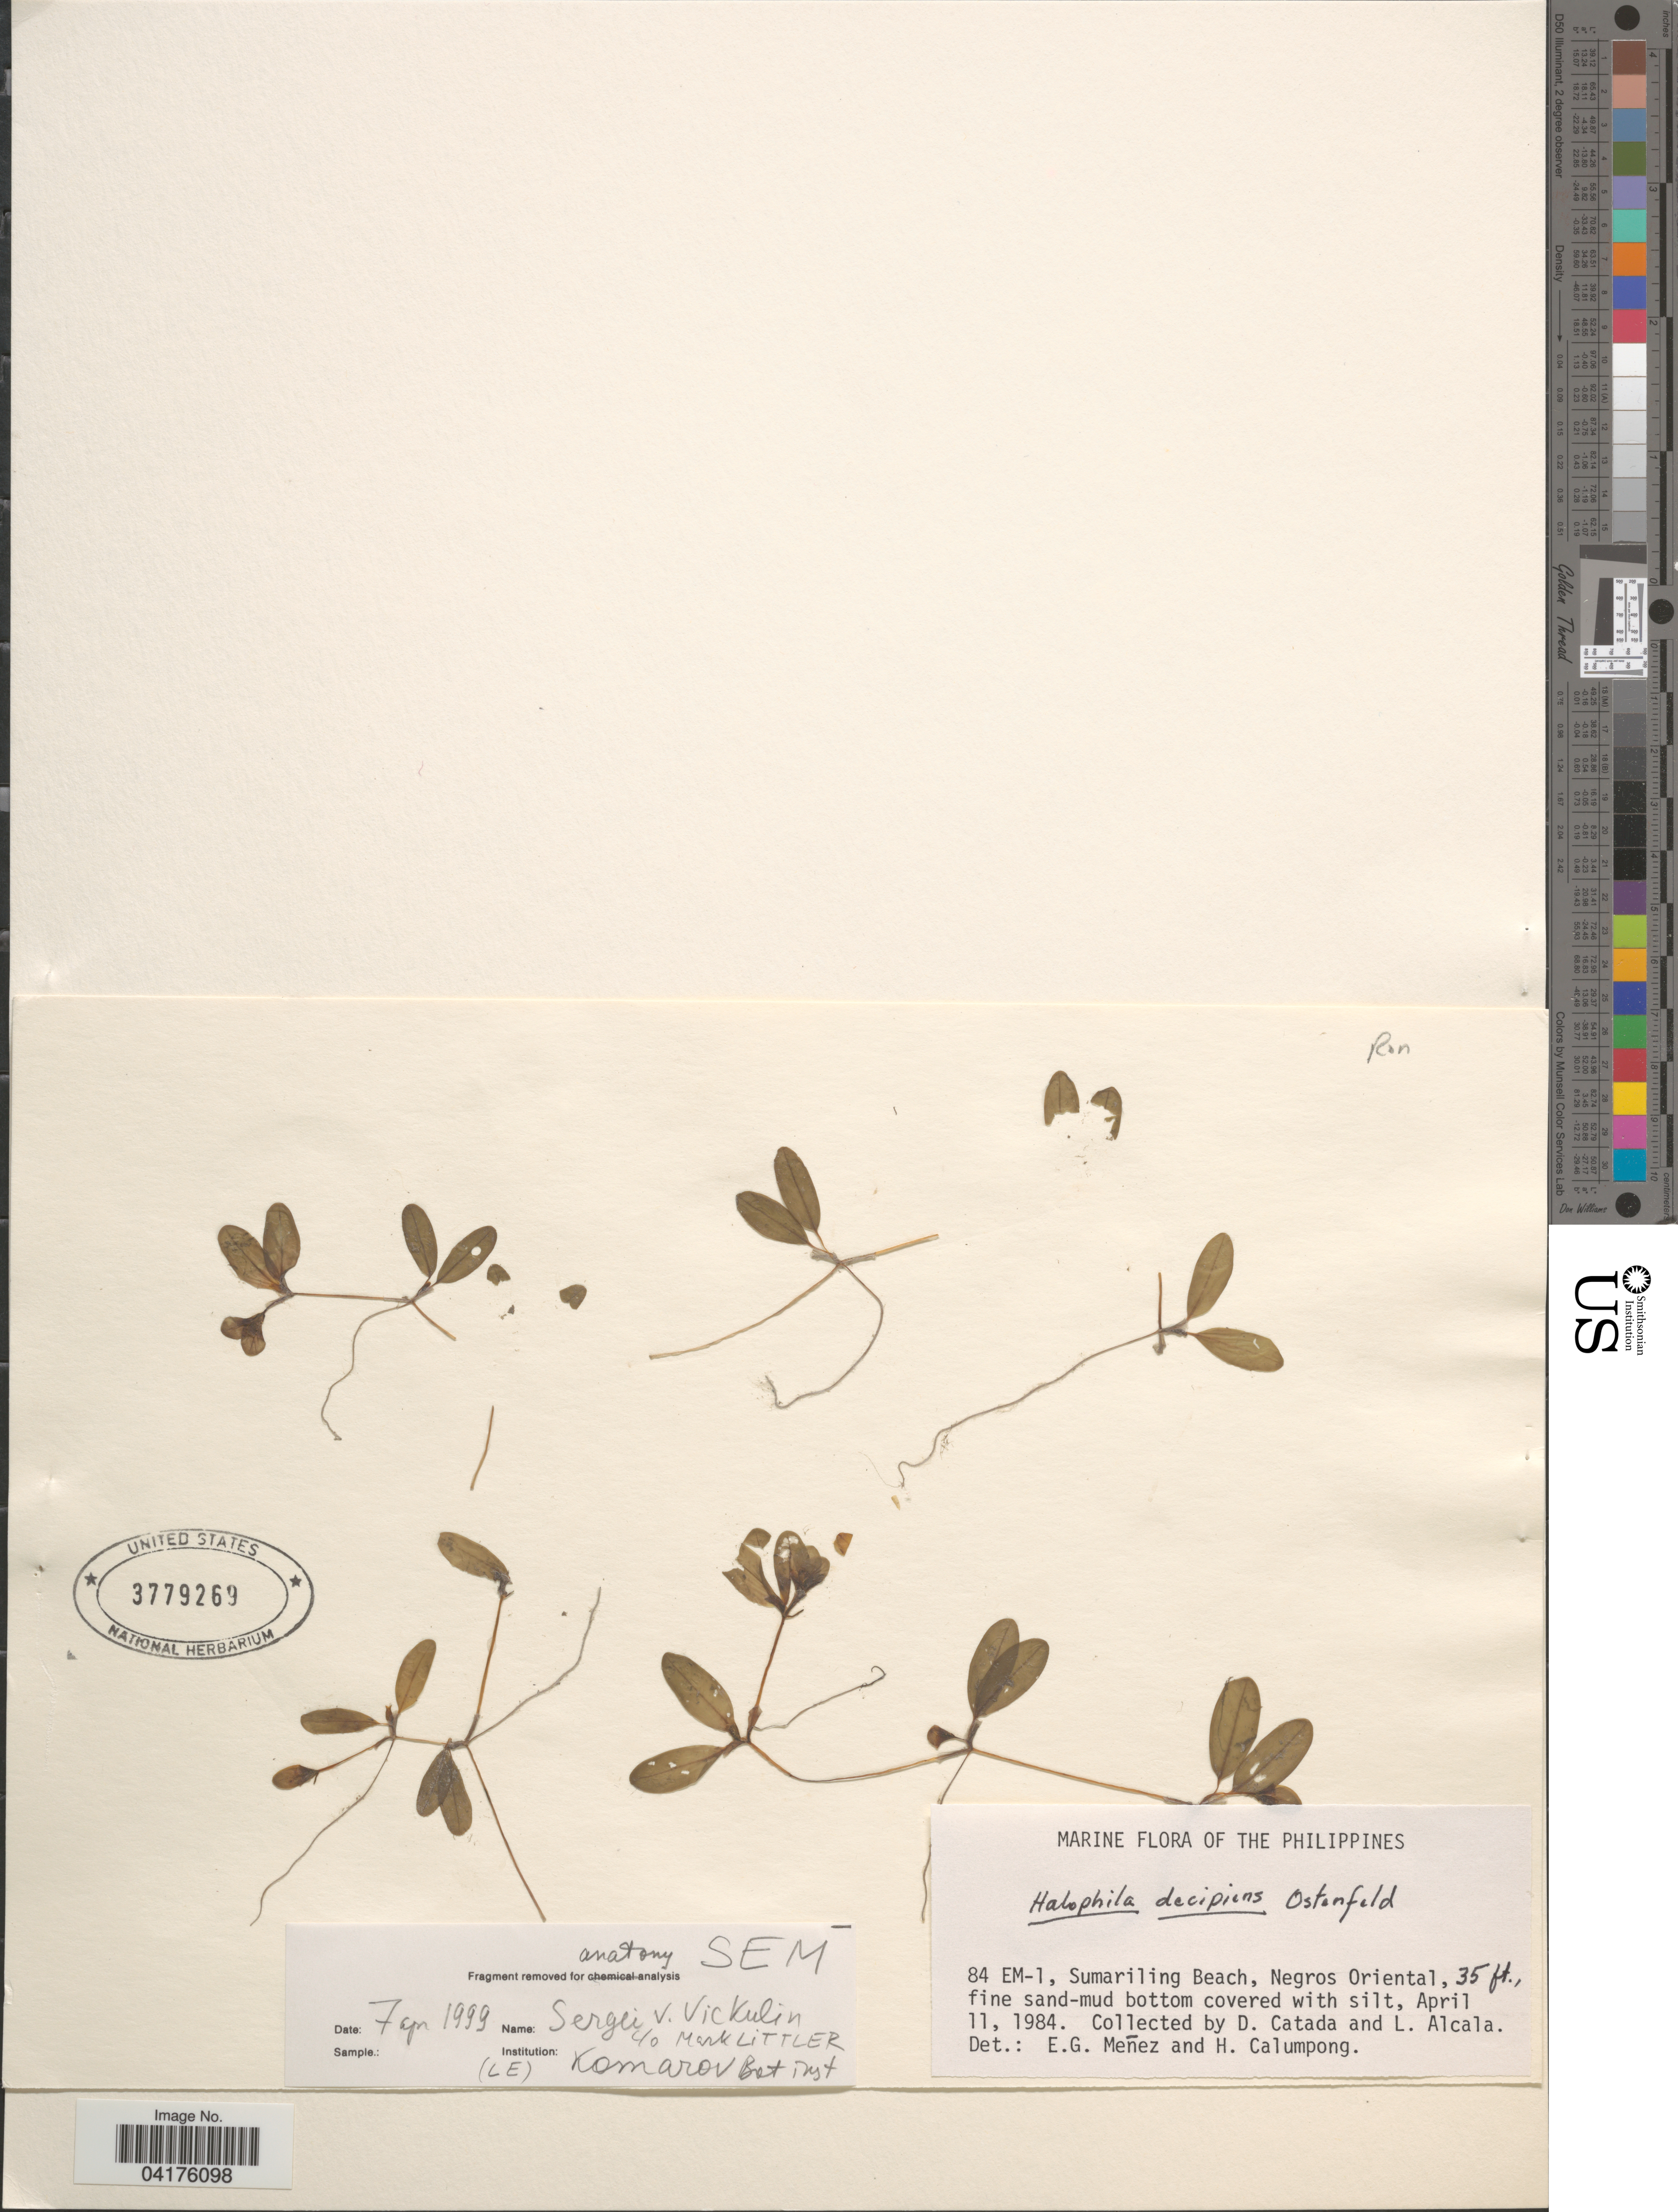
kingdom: Plantae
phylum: Tracheophyta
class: Liliopsida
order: Alismatales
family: Hydrocharitaceae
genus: Halophila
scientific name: Halophila decipiens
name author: Ostenf.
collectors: D. Catada & L. Alcala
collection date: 1984-04-11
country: Philippines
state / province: Central Visayas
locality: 84 EM-1, Sumariling Beach, Negros Oriental.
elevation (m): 11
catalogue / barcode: US 3779269